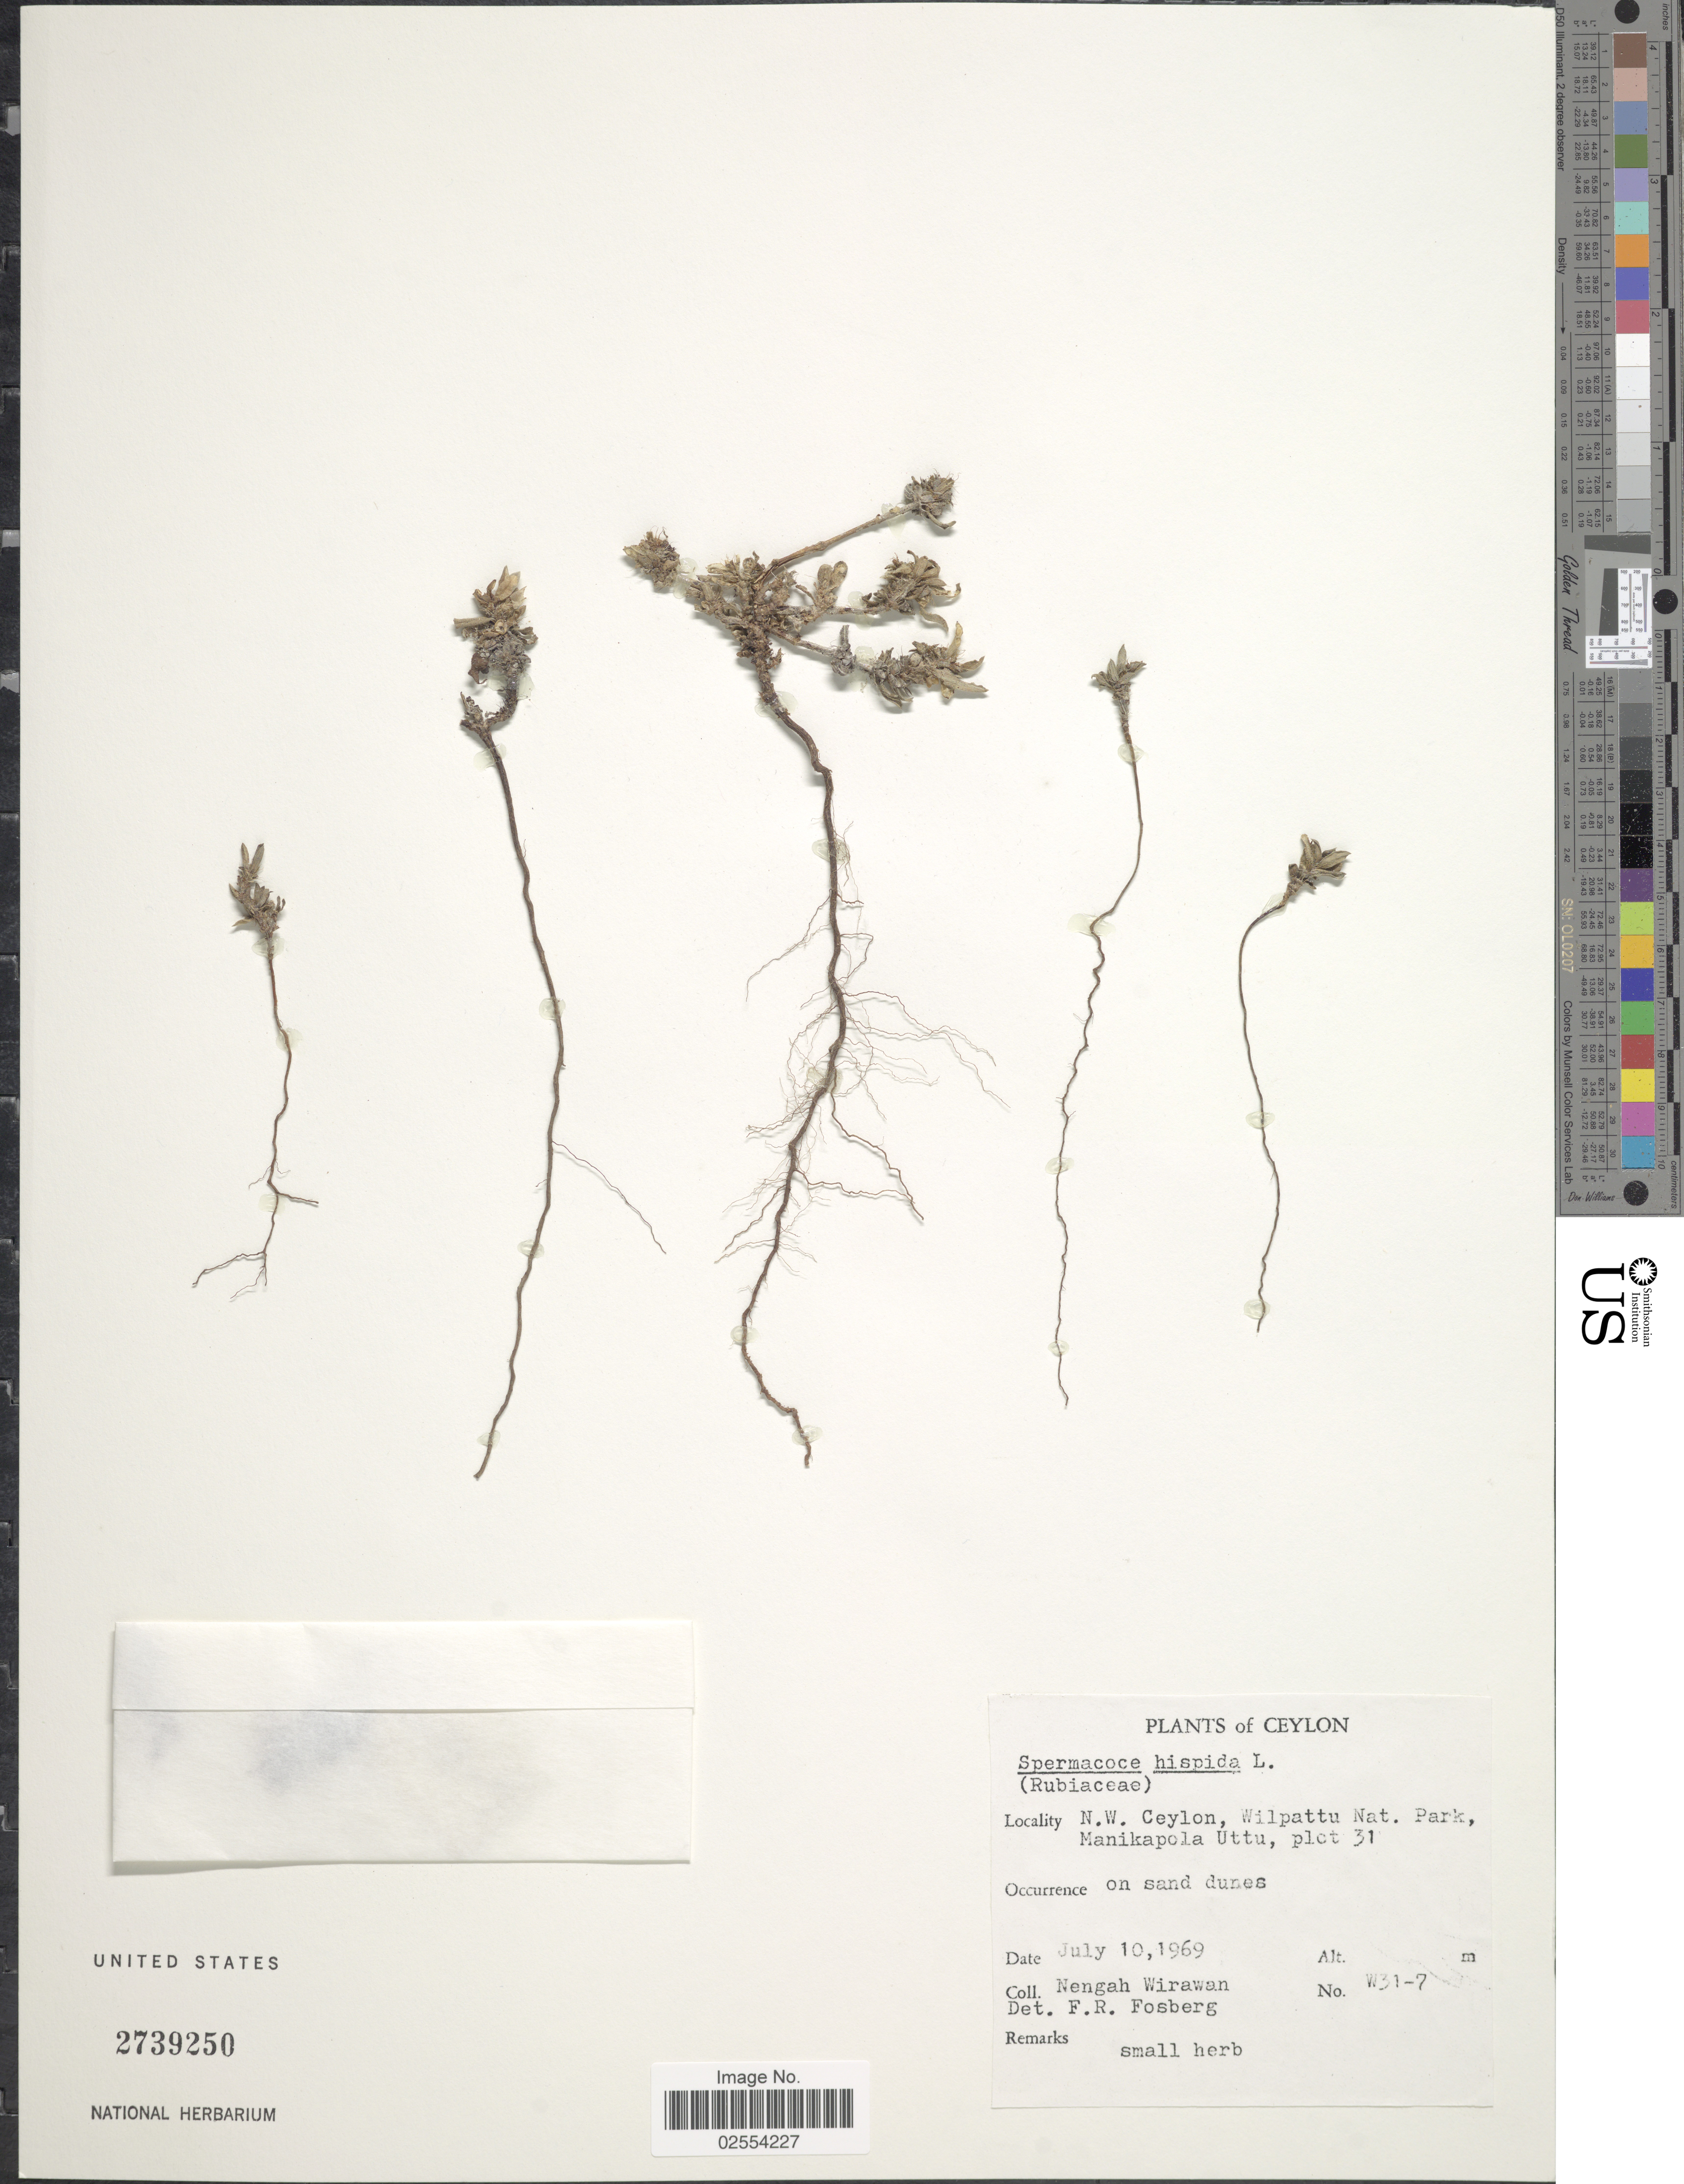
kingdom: Plantae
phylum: Tracheophyta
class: Magnoliopsida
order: Gentianales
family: Rubiaceae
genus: Spermacoce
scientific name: Spermacoce hispida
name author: L.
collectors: N. Wirawan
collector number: W31-7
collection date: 1969-07-10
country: Sri Lanka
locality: Ceylon, N.W. Ceylon, Wilpattu Nat. Park, Manikapola Uttu, plot 31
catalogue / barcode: US 2739250